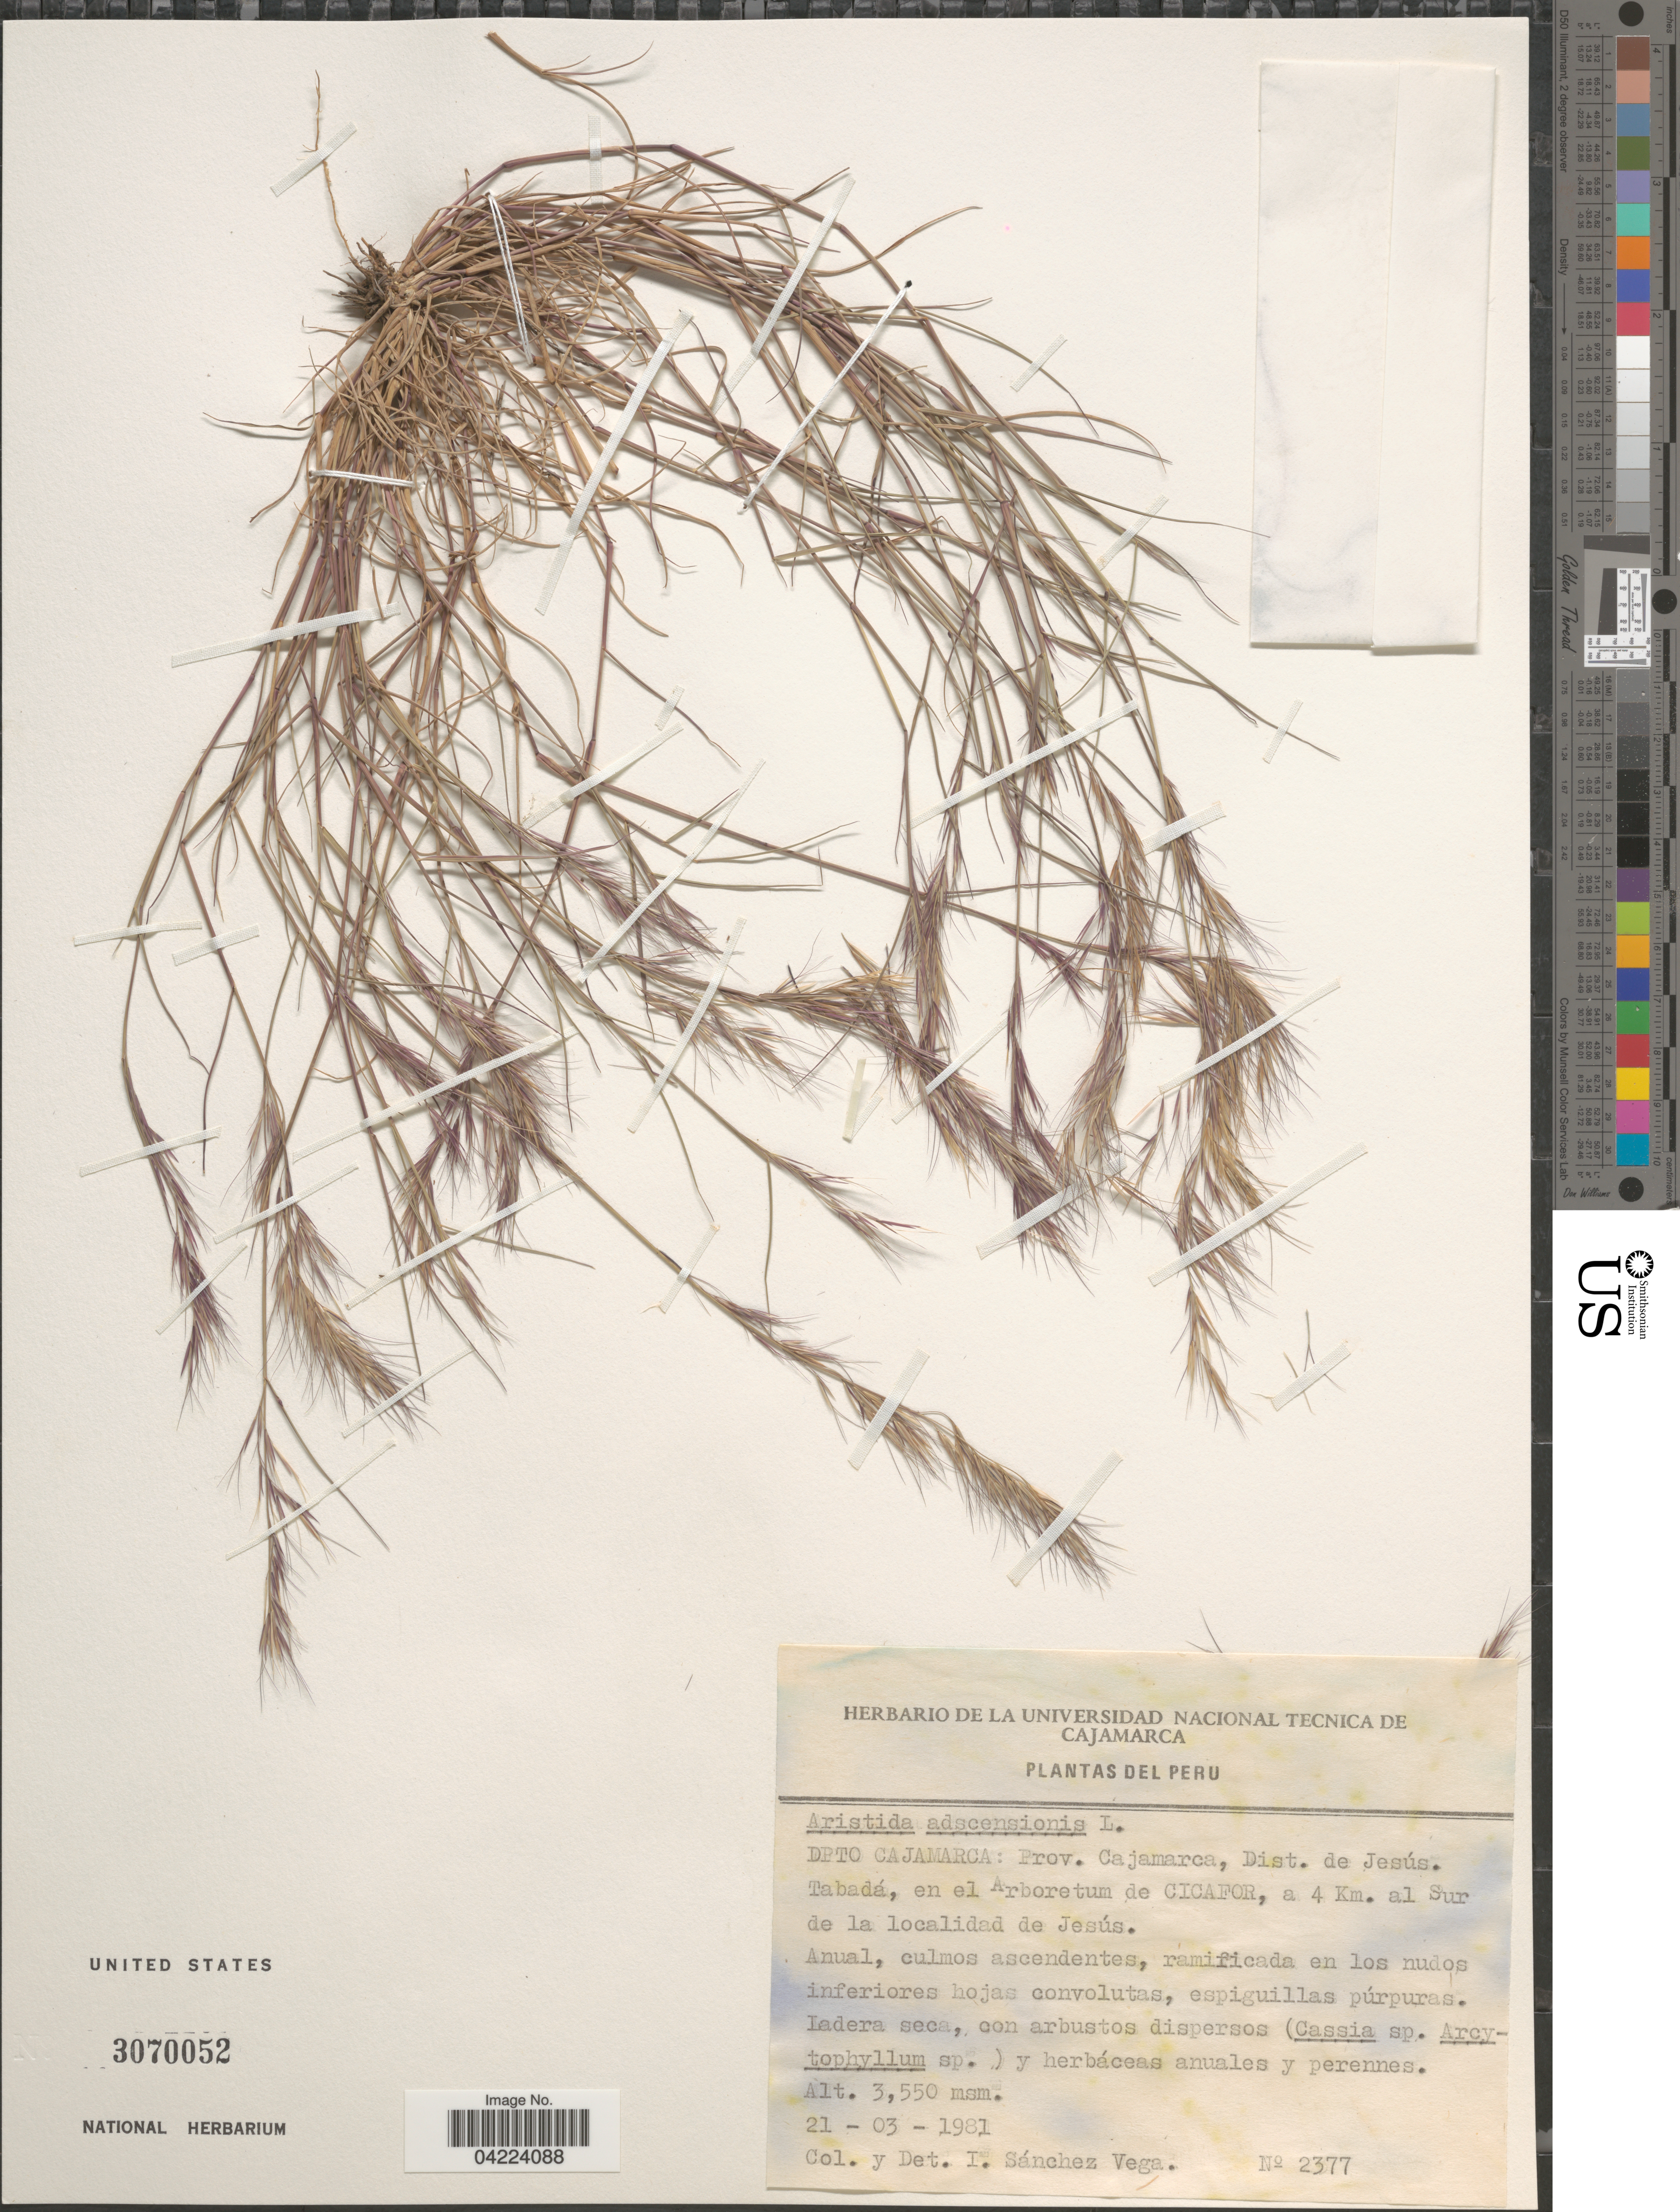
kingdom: Plantae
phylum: Tracheophyta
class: Liliopsida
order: Poales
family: Poaceae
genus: Aristida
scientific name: Aristida adscensionis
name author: L.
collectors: I. Sánchez Vega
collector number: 2377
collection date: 1981-03-21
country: Peru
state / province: Cajamarca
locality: Dpto. Cajamarca: Prov. Cajamarca, Dist. de Jesús. Tabadá, en el Arboretum de Cicafor, a 4 Km. al Sur de la localidad de Jesús.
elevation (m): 3550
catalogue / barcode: US 3070052